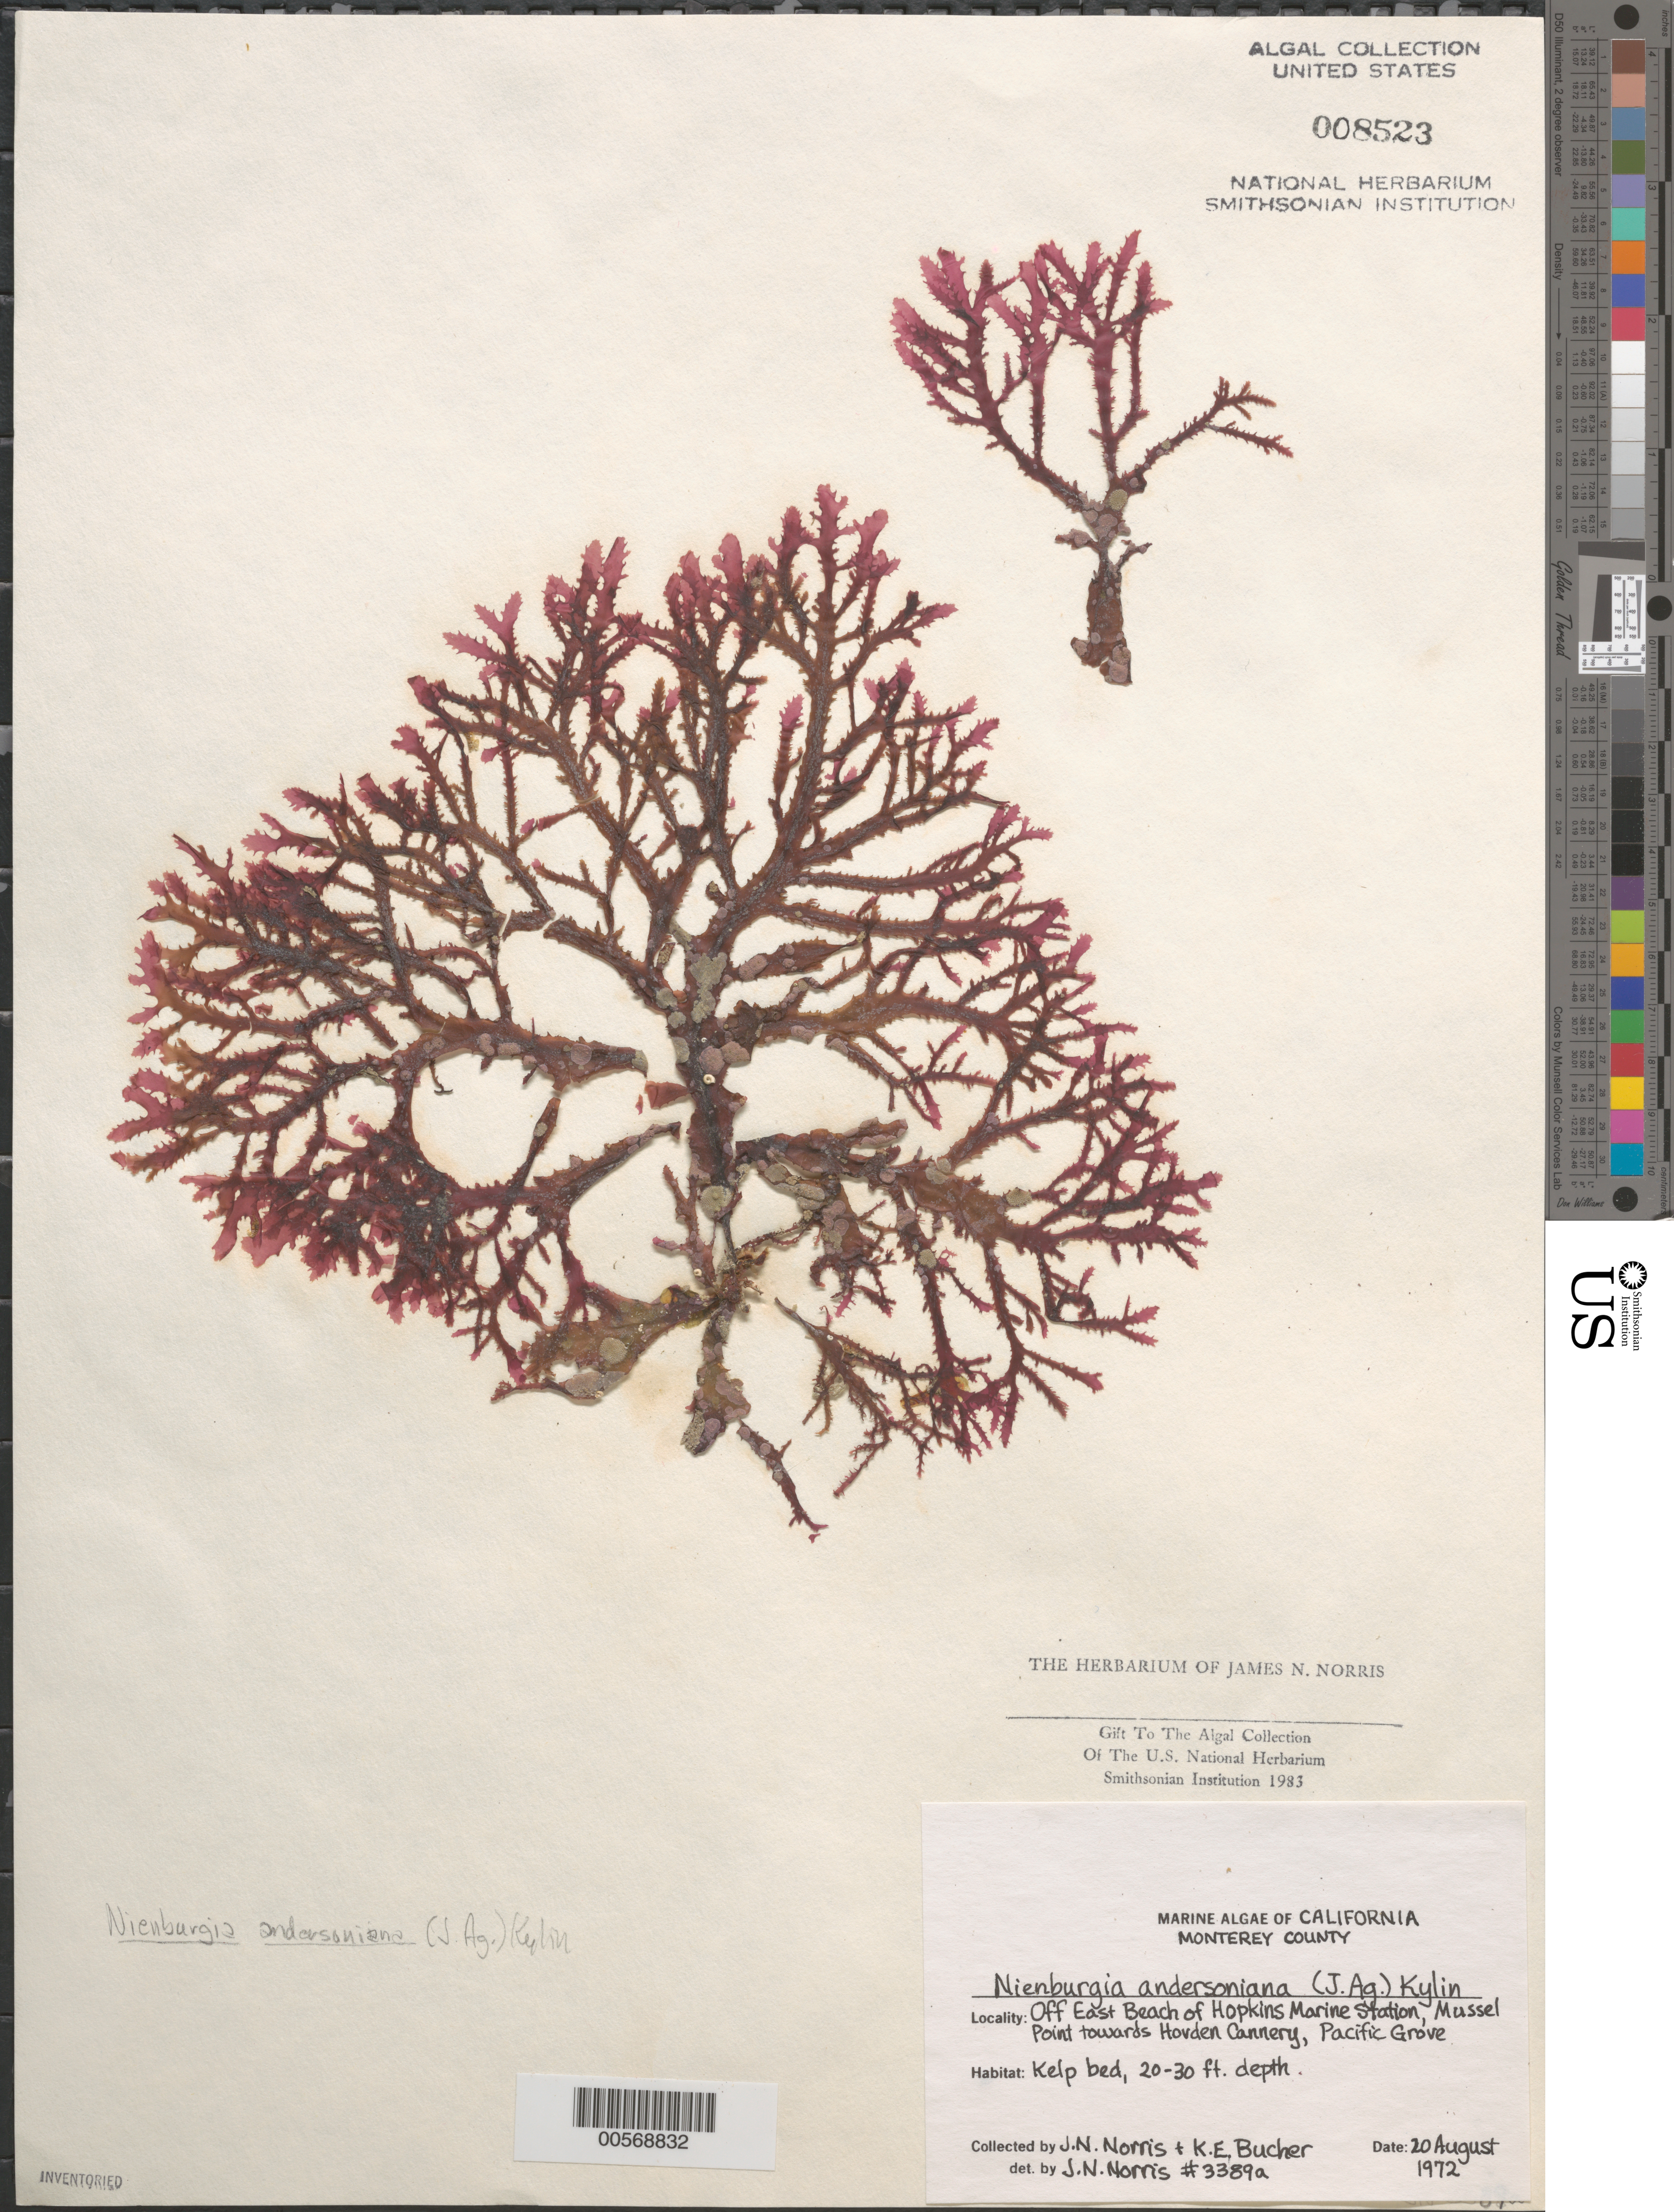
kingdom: Plantae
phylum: Rhodophyta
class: Florideophyceae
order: Ceramiales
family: Delesseriaceae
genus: Nienburgia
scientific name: Nienburgia andersoniana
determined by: Norris, James N.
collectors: J. N. Norris & K. E. Bucher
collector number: JN-3389a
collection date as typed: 20 Aug 1972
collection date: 1972-08-20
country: United States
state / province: California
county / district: Monterey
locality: Pacific Grove, off East Beach of Hopkins Marine Station, Mussel Point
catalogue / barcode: US 8523